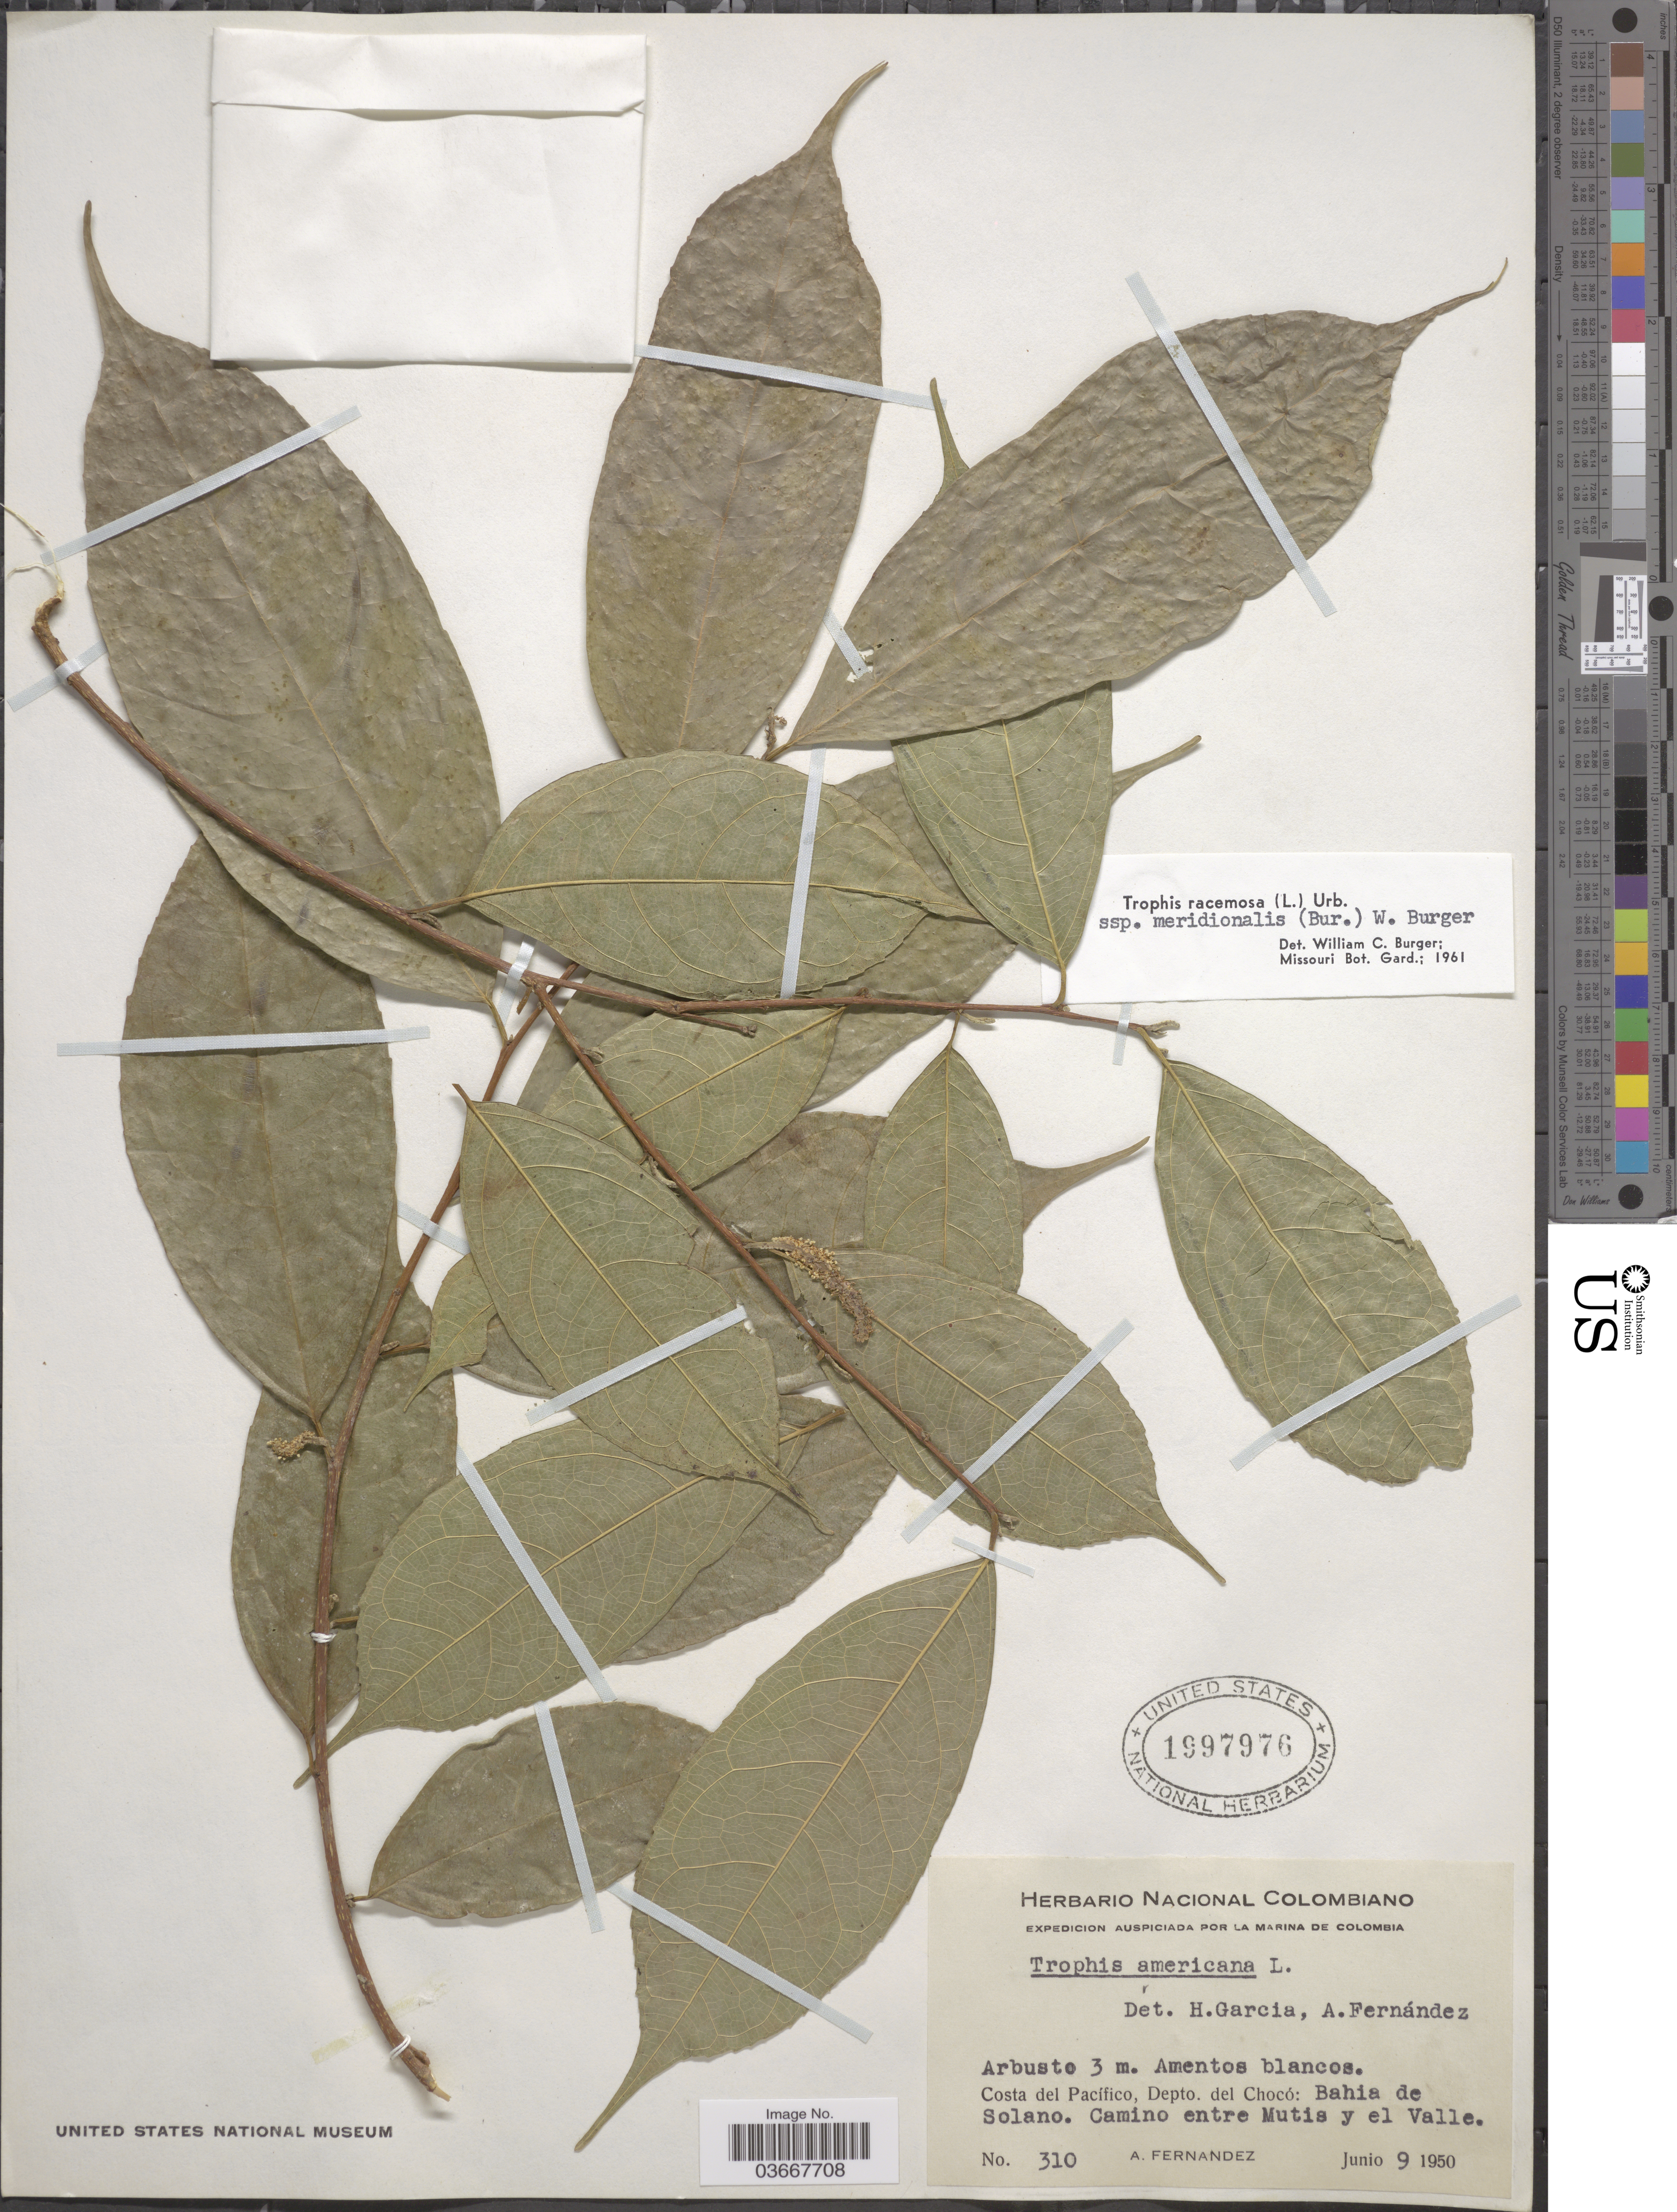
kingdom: Plantae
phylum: Tracheophyta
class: Magnoliopsida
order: Rosales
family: Moraceae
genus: Trophis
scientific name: Trophis racemosa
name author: (L.) Urb.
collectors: A. Fernandez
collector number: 310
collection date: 1950-06-09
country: Colombia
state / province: Chocó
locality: Costa del Pacífico, Depto. del Chocó: Bahia de Solano. Camino entre Mutis y el Valle.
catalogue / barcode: US 1997976